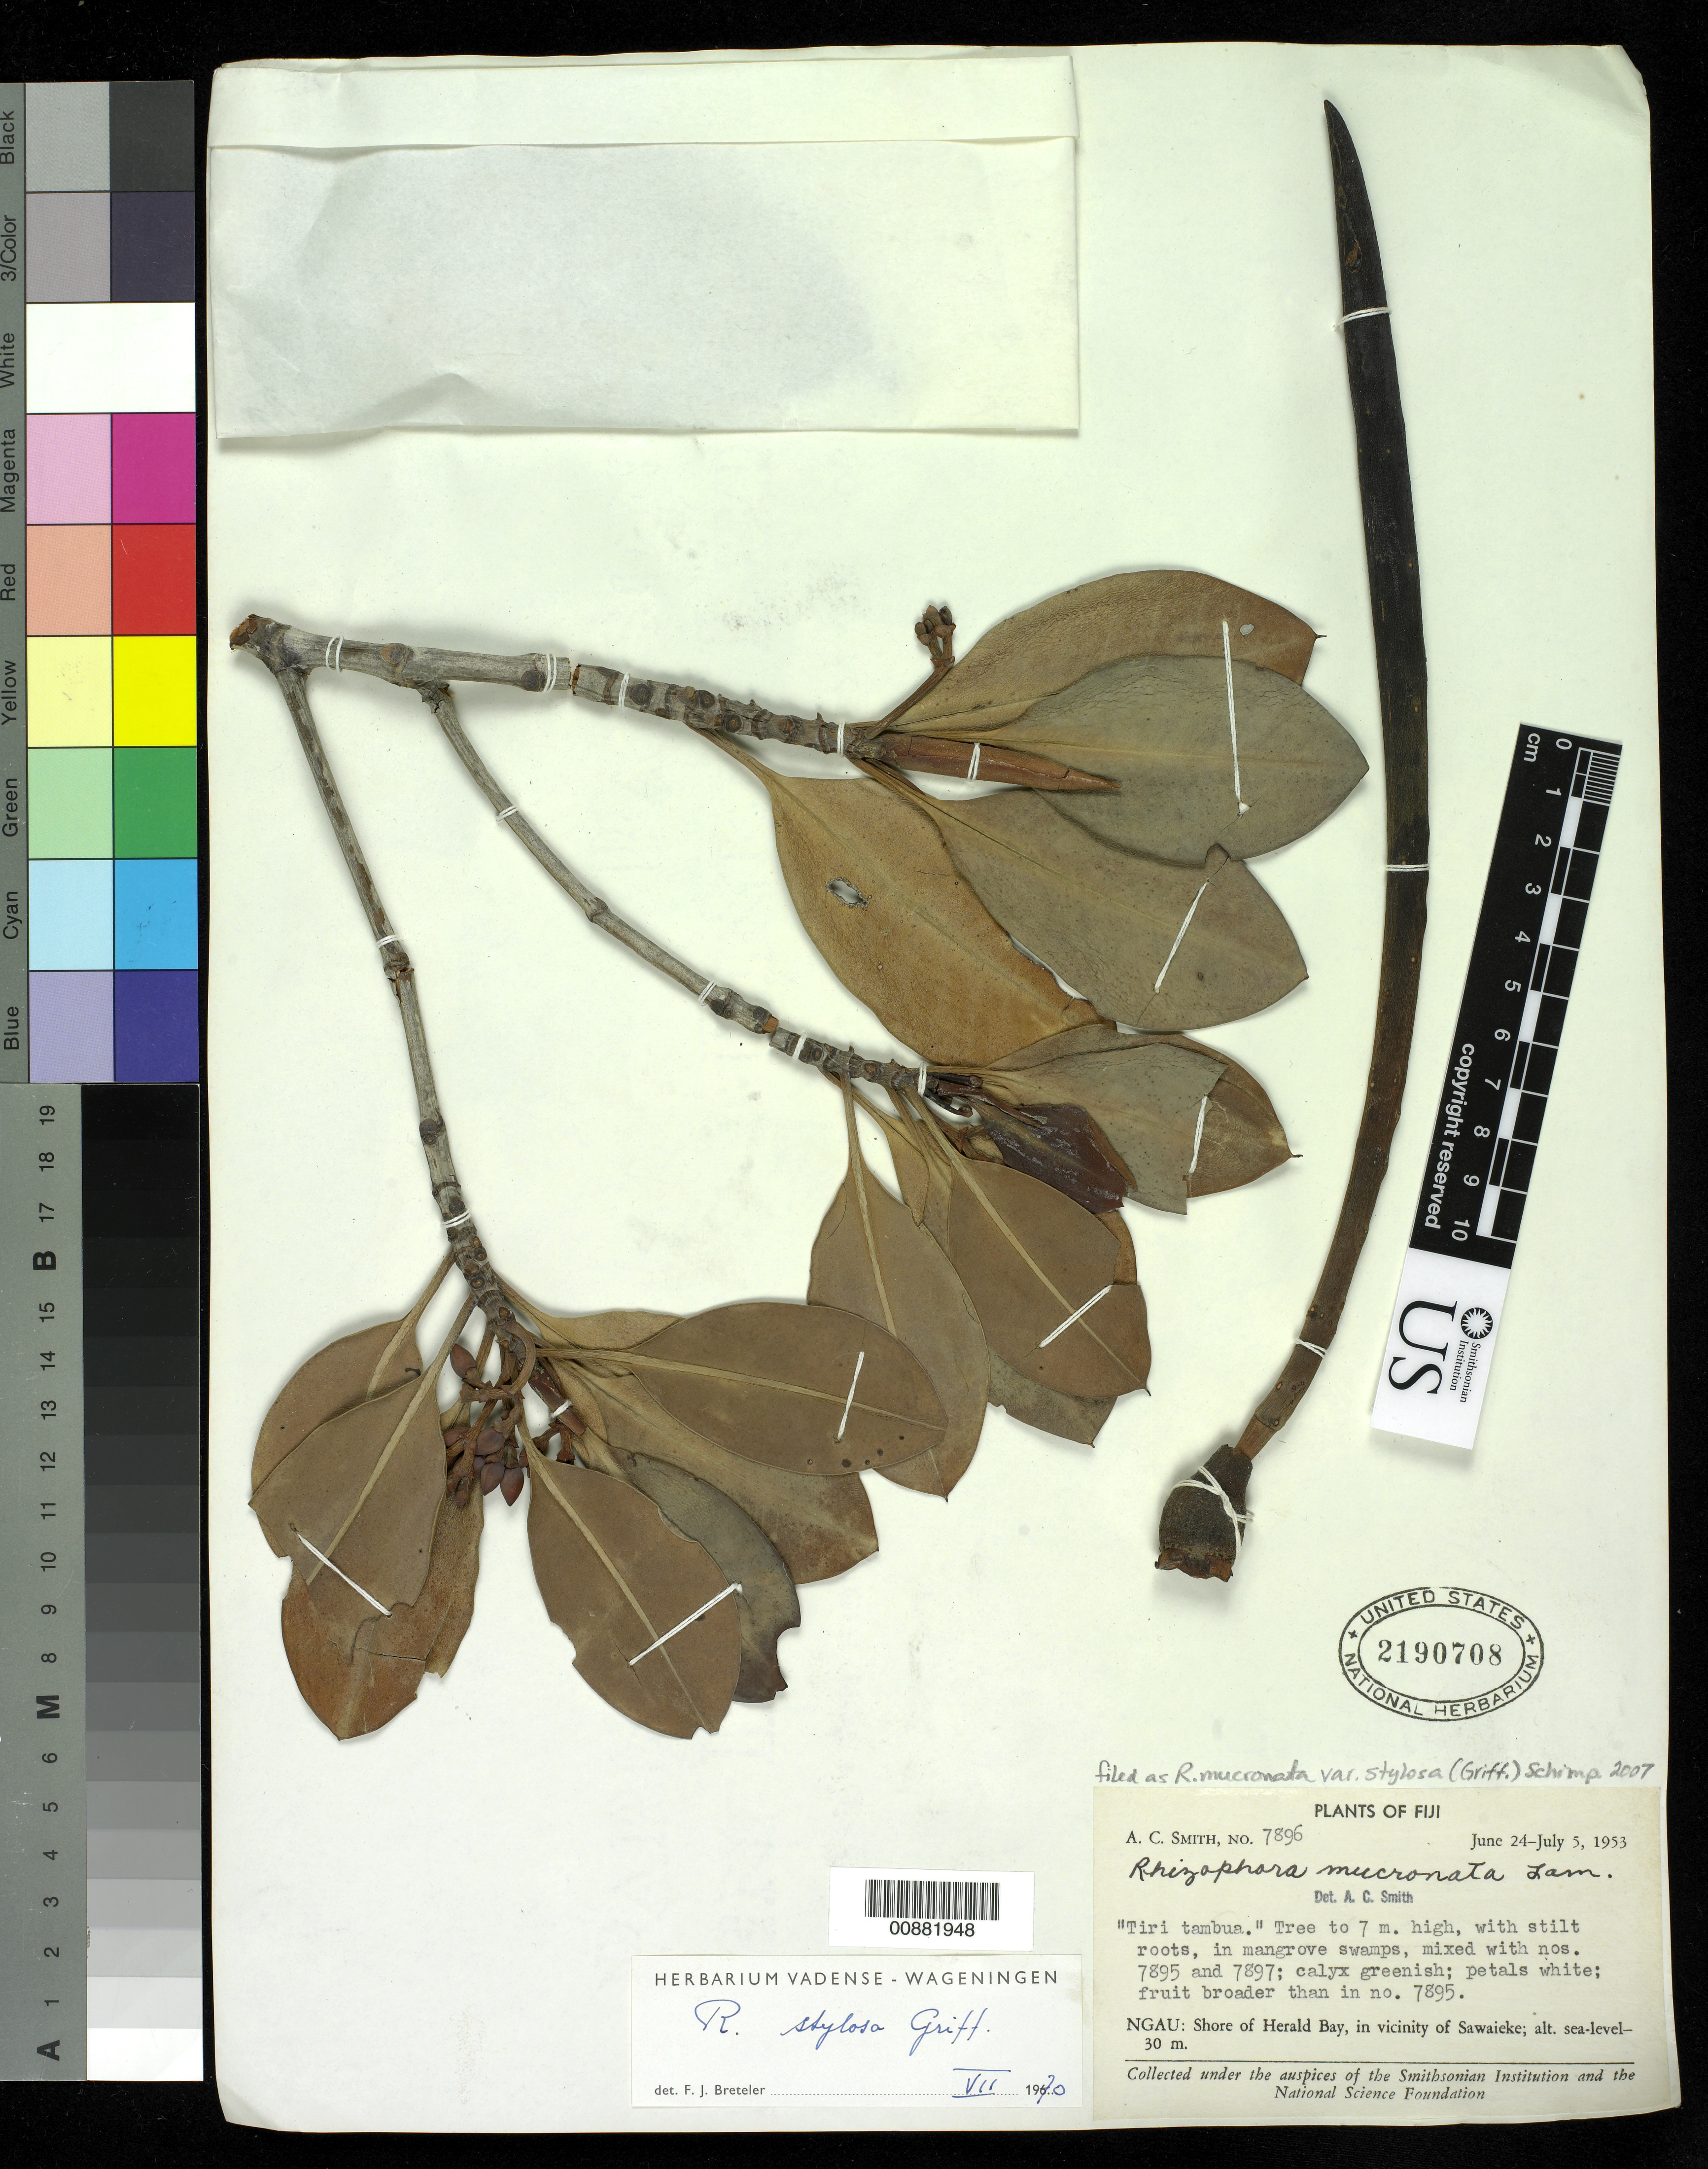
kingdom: Plantae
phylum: Tracheophyta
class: Magnoliopsida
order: Malpighiales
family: Rhizophoraceae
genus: Rhizophora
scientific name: Rhizophora mucronata var. stylosa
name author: Lam.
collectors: C. A. Smith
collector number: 7896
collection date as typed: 24 Jun 1953 to 05 Jul 1953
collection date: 1953-06-24/1953-07-05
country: Fiji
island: Gau [Ngau]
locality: Ngau: Shore of Herald Bay, in vicinity of Sawaieke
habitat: in mangrove swamps, mixed with nos. 7895 and 7897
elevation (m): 0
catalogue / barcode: US 2190708